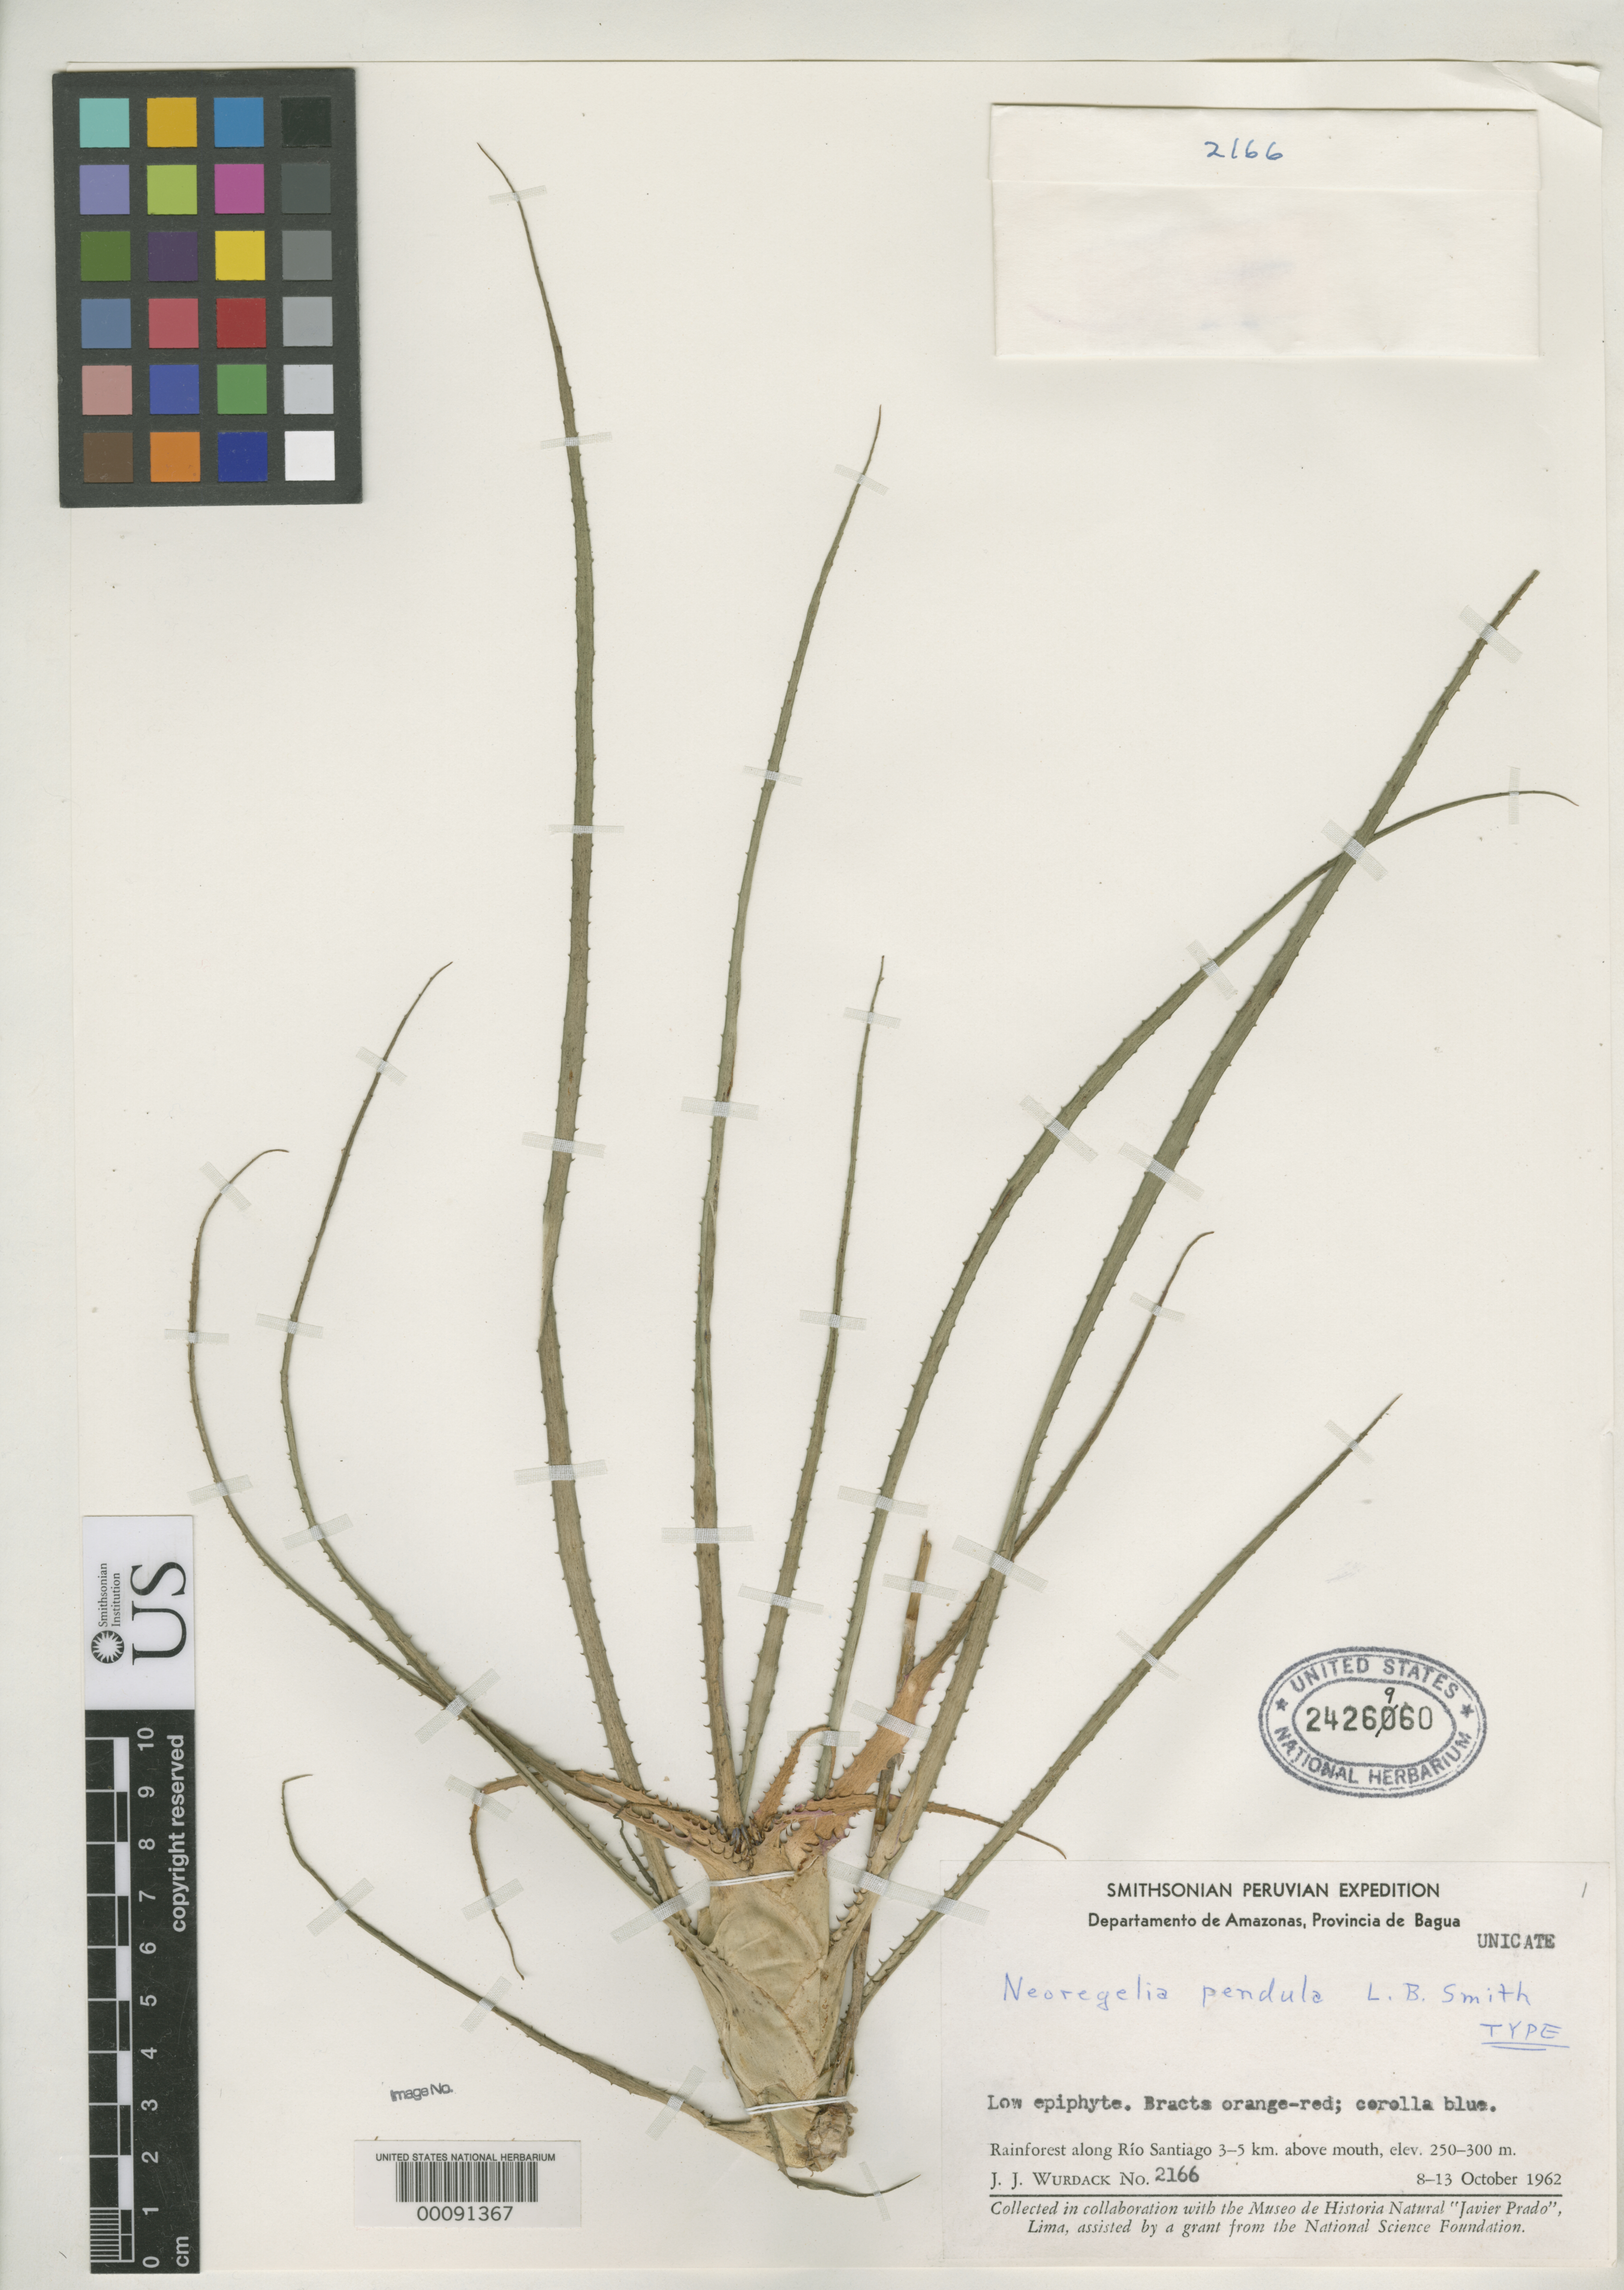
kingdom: Plantae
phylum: Tracheophyta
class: Liliopsida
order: Poales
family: Bromeliaceae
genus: Neoregelia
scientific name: Neoregelia pendula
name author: L.B. Sm.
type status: Holotype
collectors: J. J. Wurdack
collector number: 2166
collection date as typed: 08 Oct 1962 to 13 Oct 1962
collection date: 1962-10-08/1962-10-13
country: Peru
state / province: Amazonas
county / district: Bagua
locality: Río Santiago, 3 - 5 km above mouth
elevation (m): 250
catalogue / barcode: US 2426960